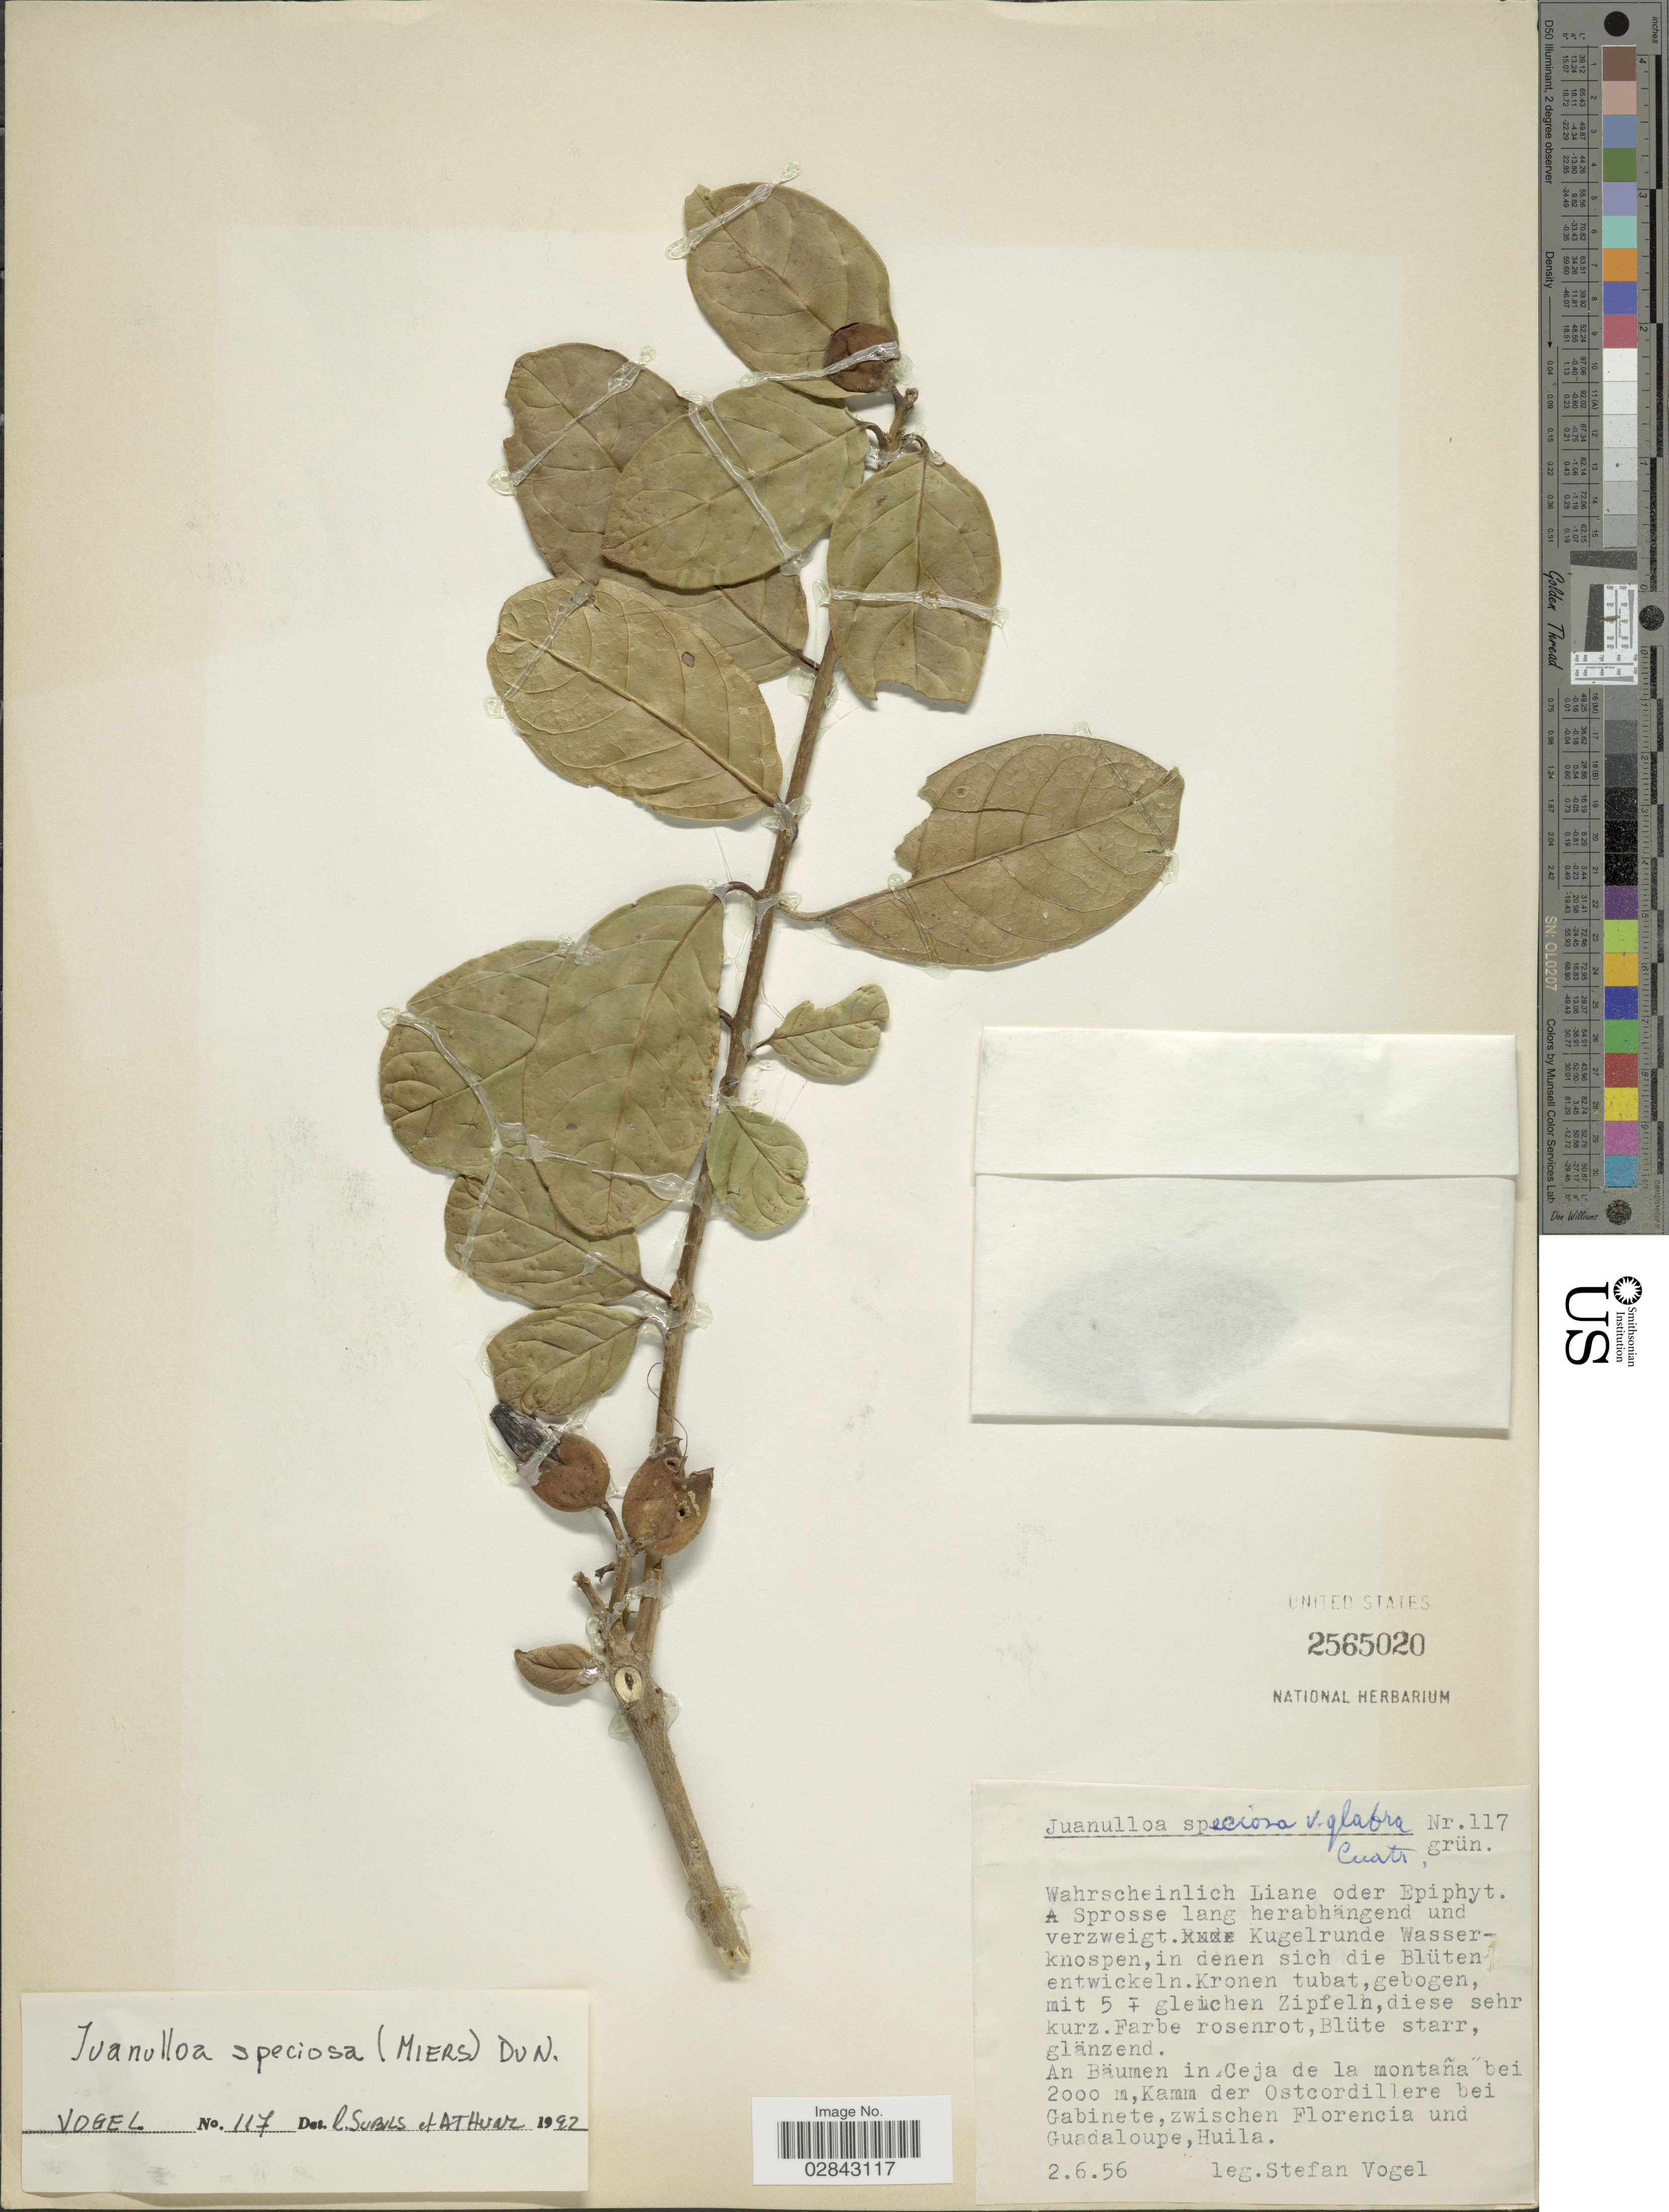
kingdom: Plantae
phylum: Tracheophyta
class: Magnoliopsida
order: Solanales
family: Solanaceae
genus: Juanulloa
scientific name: Juanulloa speciosa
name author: Dunal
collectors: S. Vogel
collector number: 117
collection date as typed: Transcribed d/m/y: 2/6/56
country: Colombia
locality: An Bäumen in "Ceja de la montaña" . Kamm der Ostcordillera bei Gabinete, zwischen Florencia und Guadaloupe, Huila.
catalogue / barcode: US 2565020